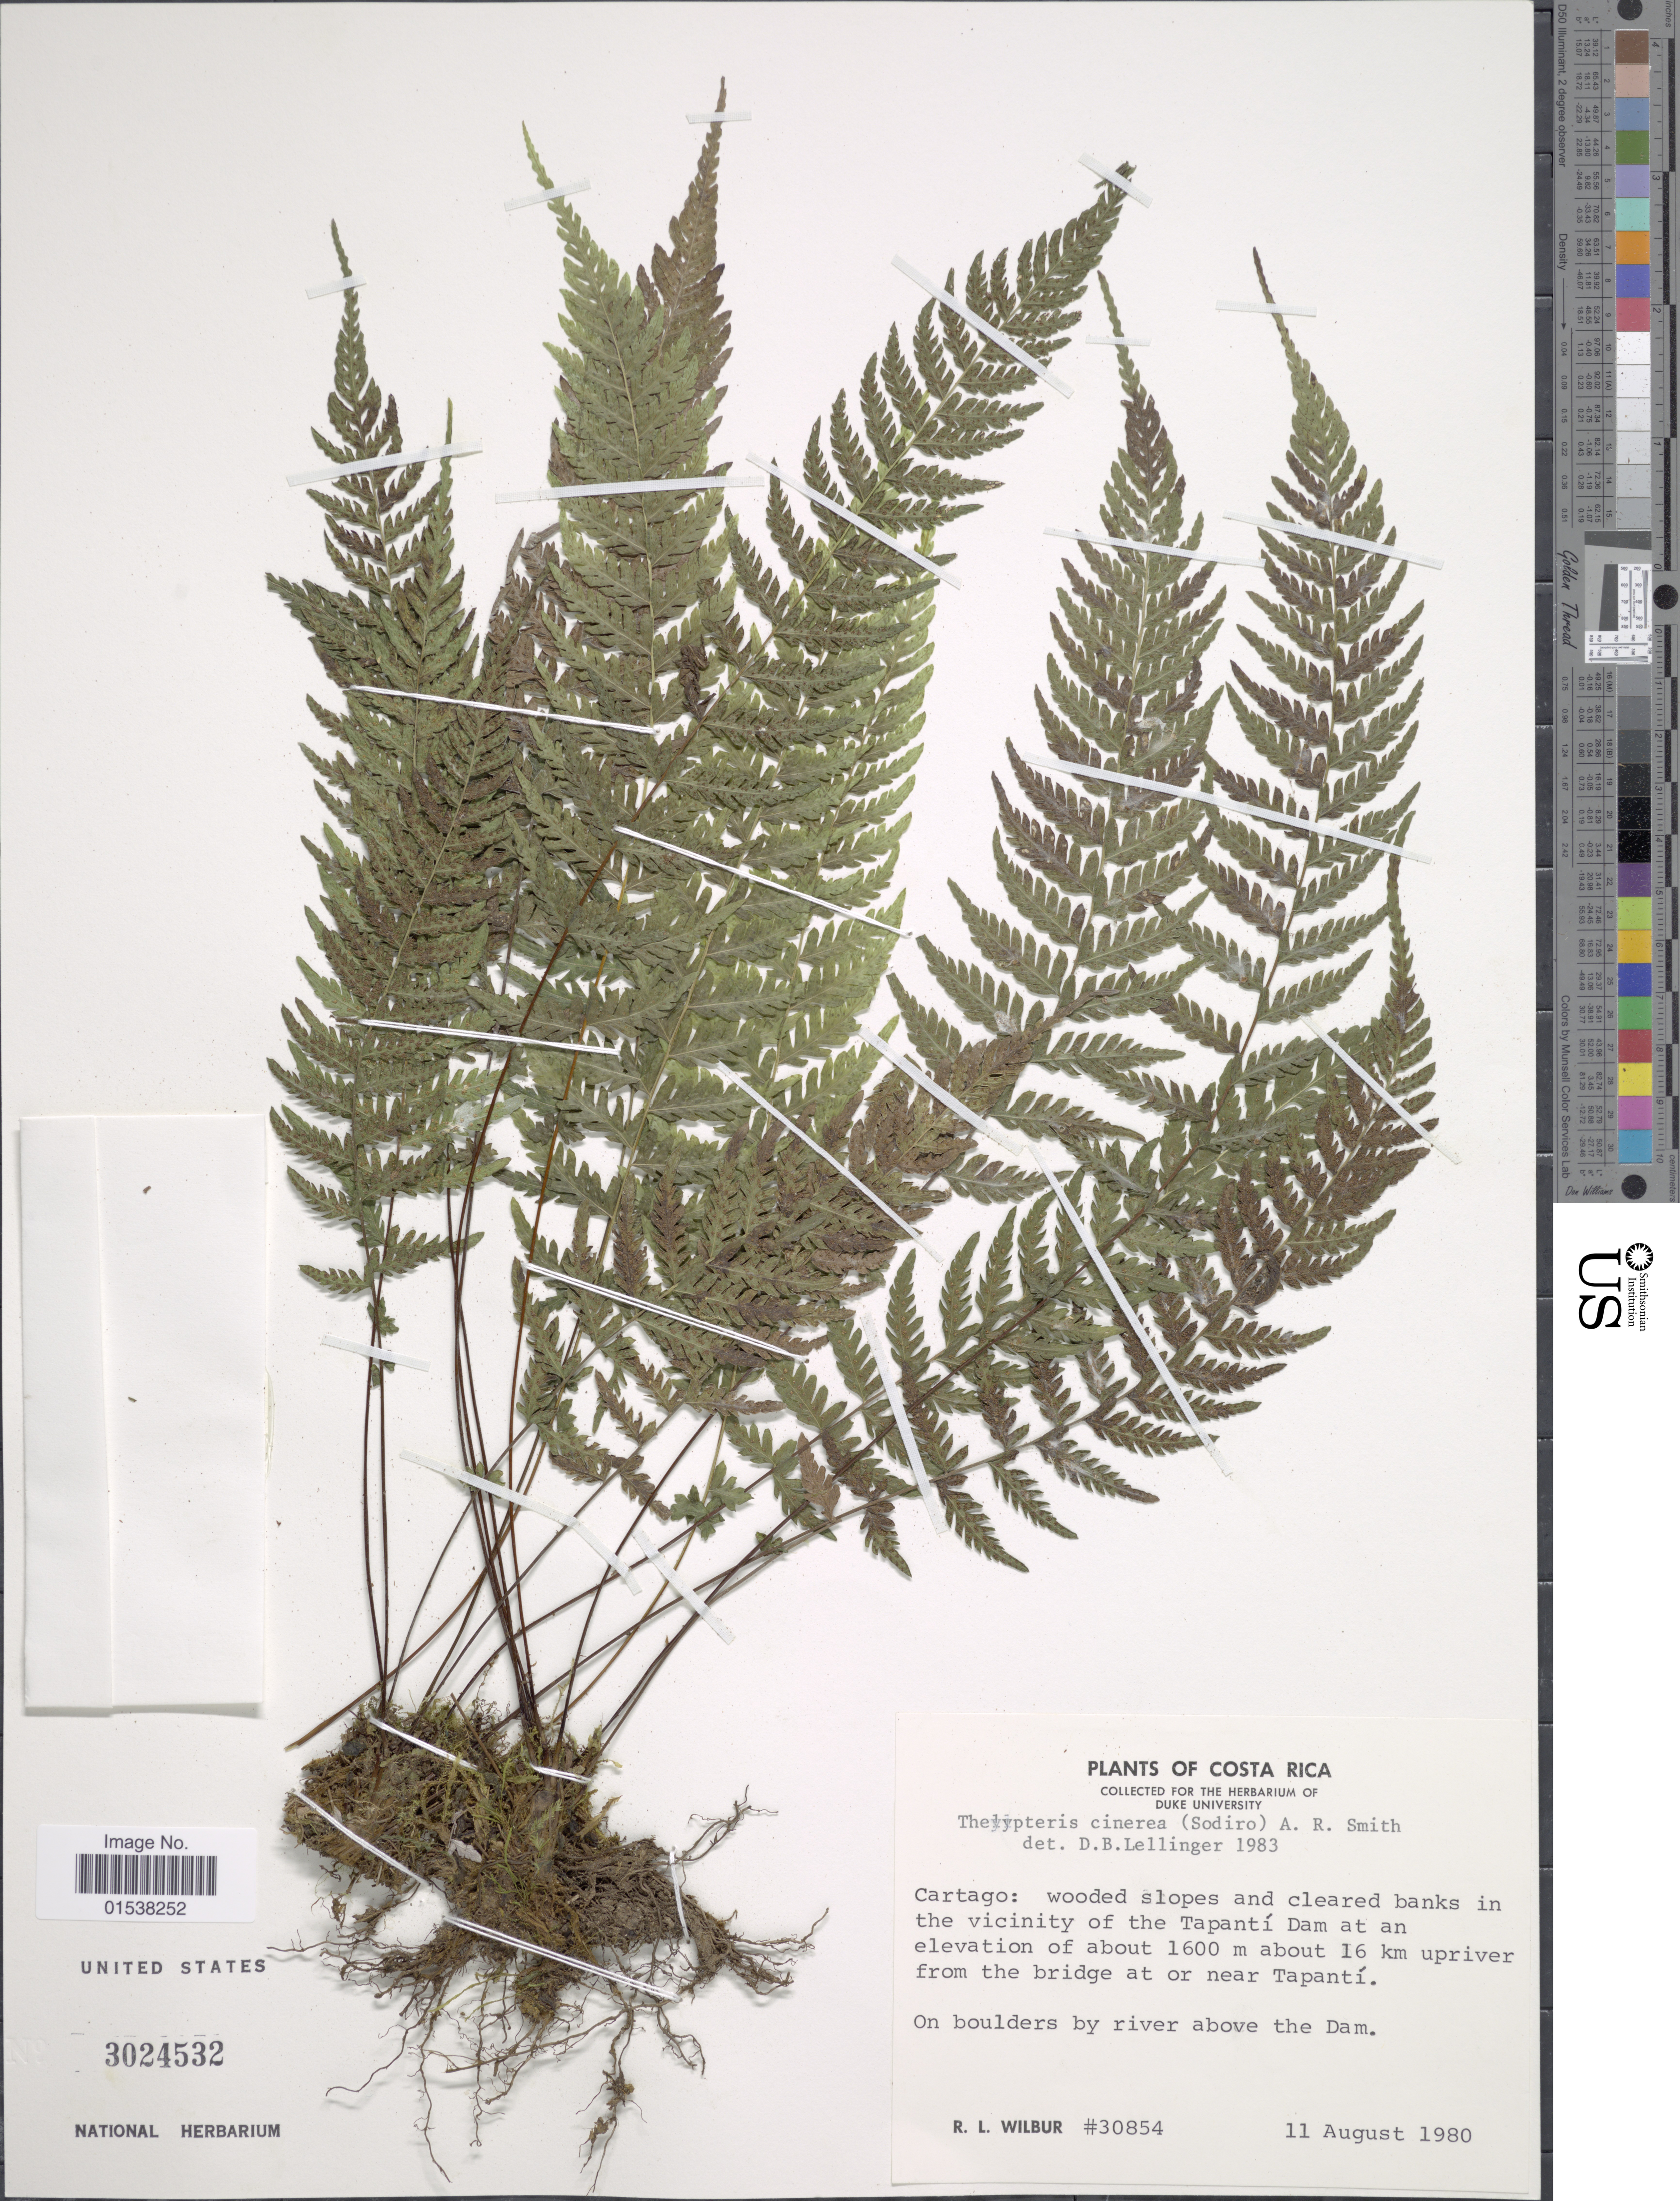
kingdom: Plantae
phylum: Tracheophyta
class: Polypodiopsida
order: Polypodiales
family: Thelypteridaceae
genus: Amauropelta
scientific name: Amauropelta cinerea (Sodiro) comb. nov., ined. 2015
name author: (Sodiro)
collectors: R. L. Wilbur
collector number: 30854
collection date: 1980-08-11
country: Costa Rica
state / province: Cartago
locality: Cartago; wooded slopes and cleared banks in the vicinity of the Tapanti Dam, about 16 km upriver from the bridge at or near Tapanti, on boulders by river above the Dam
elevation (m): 1600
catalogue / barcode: US 3024532